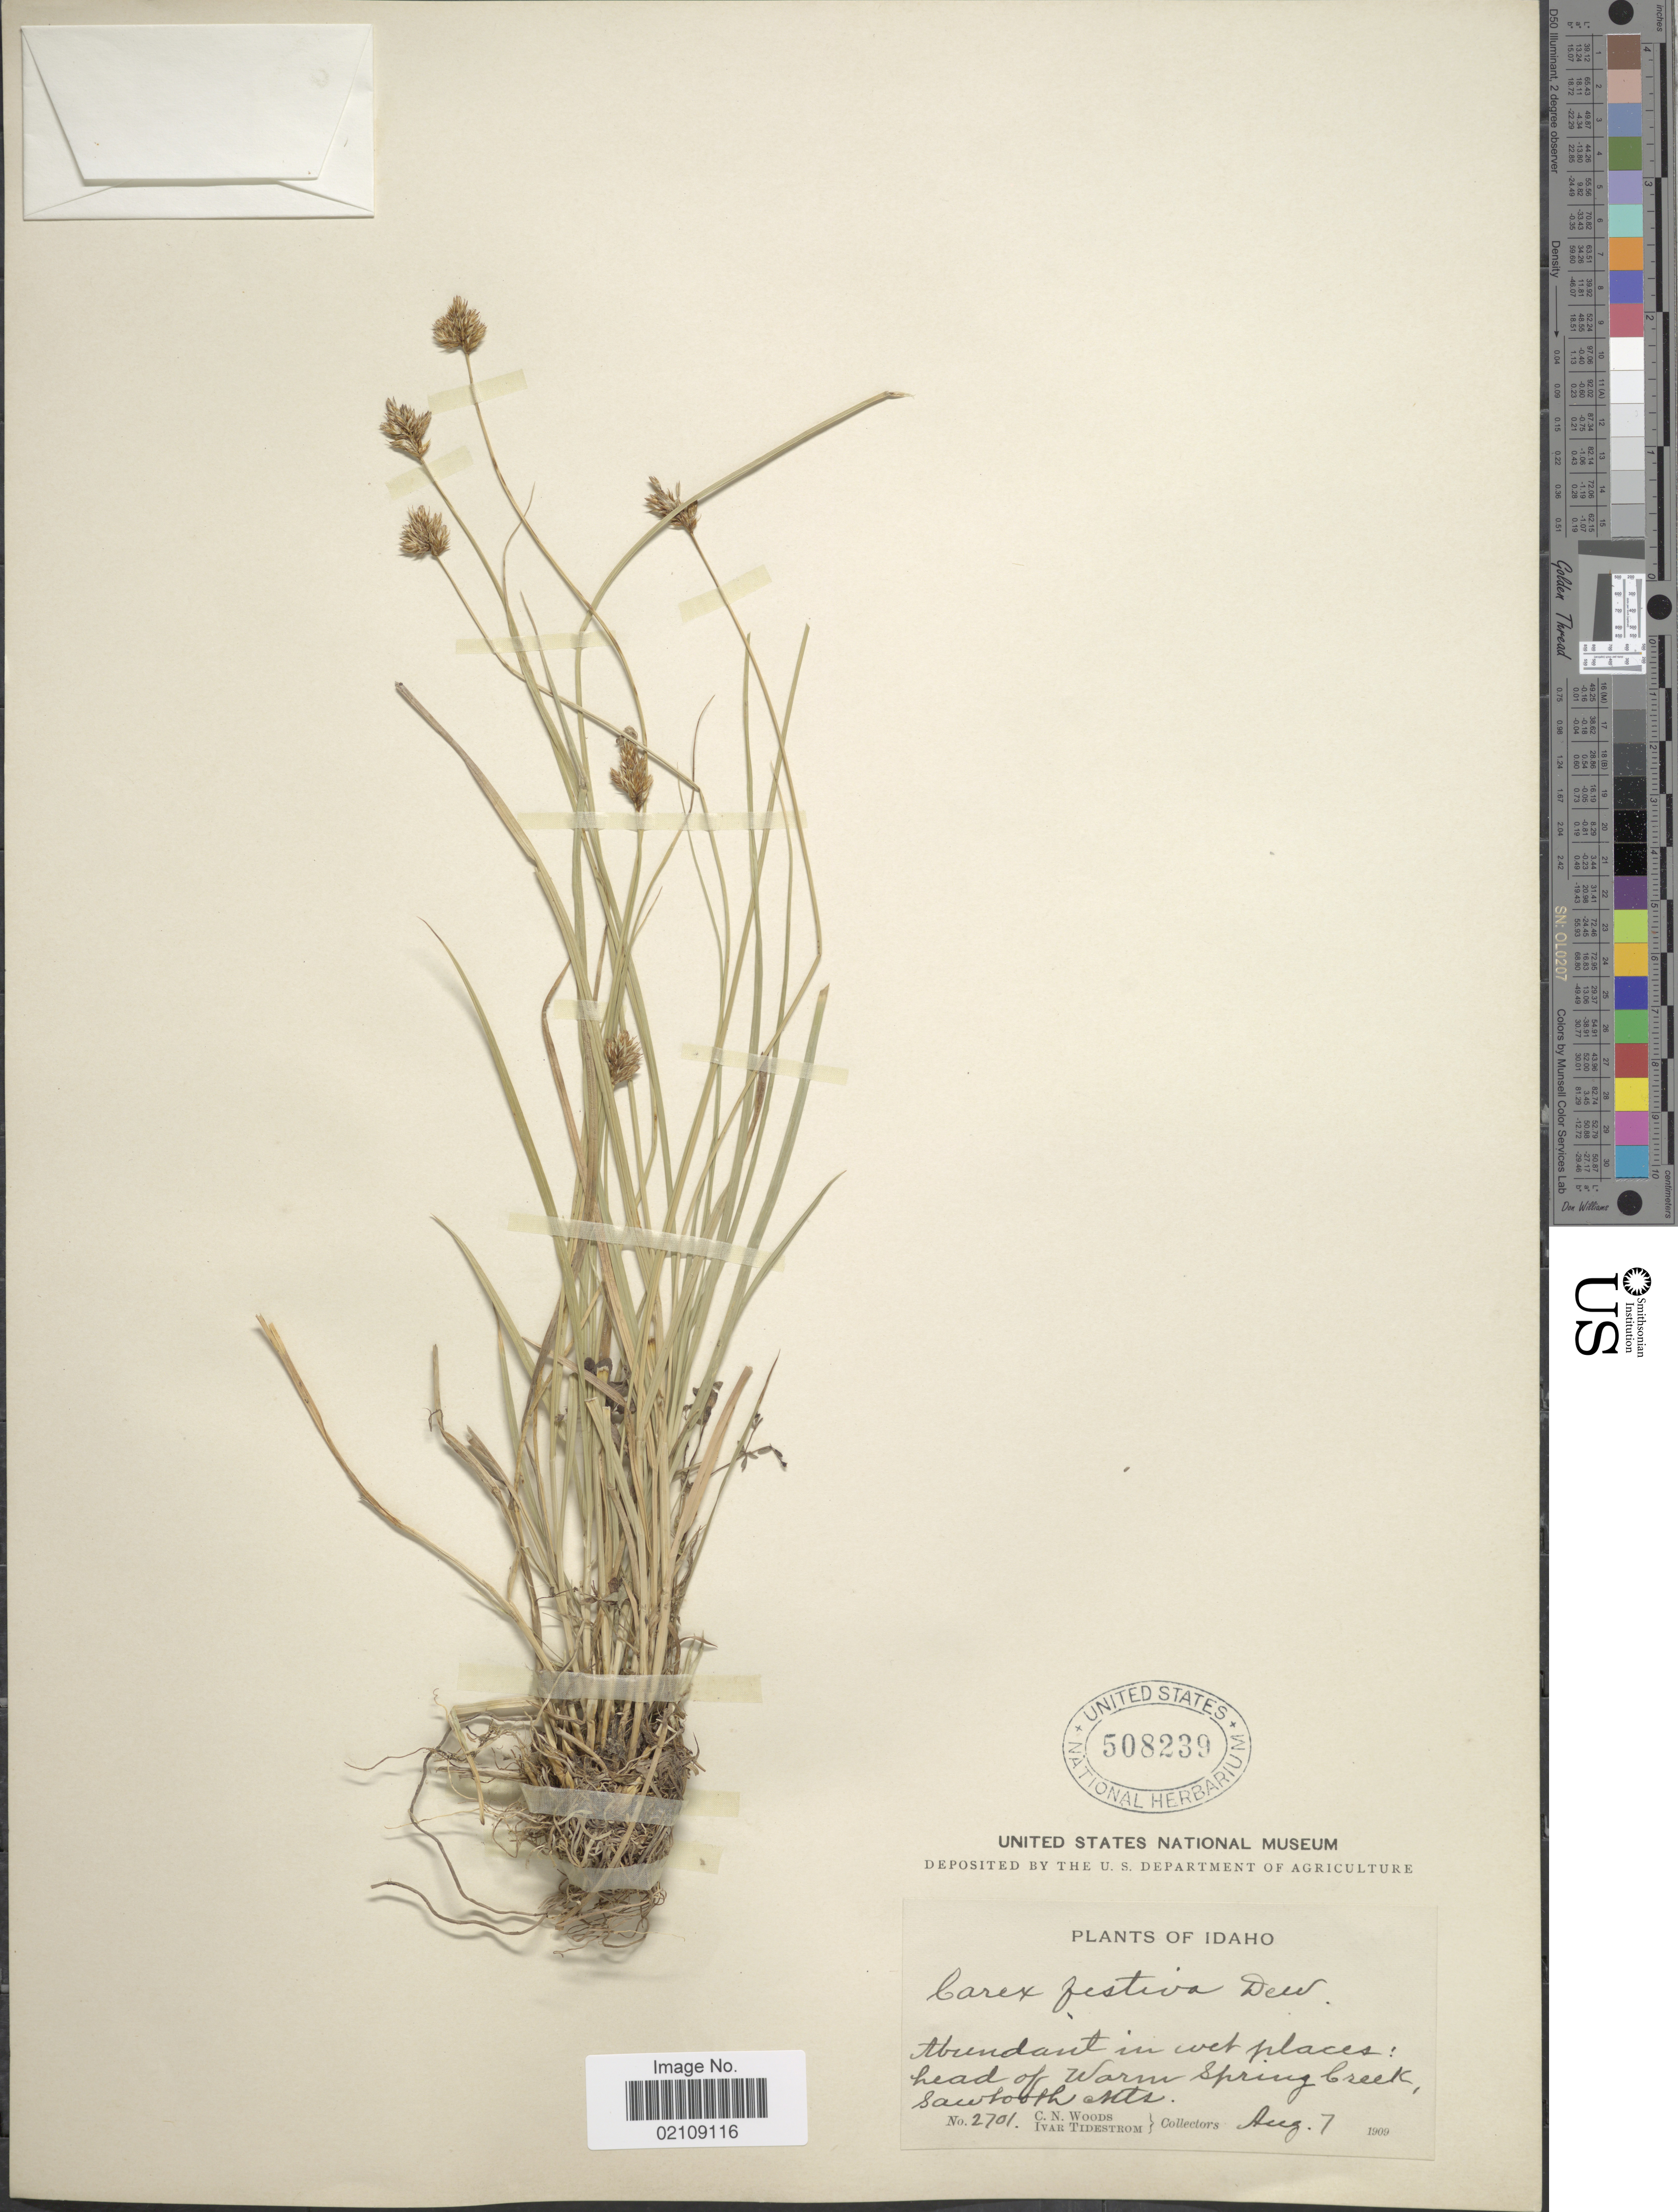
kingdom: Plantae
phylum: Tracheophyta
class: Liliopsida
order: Poales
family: Cyperaceae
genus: Carex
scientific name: Carex microptera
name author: Mack.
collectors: C. Woods & I. F. Tidestrom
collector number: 2701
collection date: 1909-08-07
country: United States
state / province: Idaho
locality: Head of Warm Spring Creek, Sawtooth Mts.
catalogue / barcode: US 508239